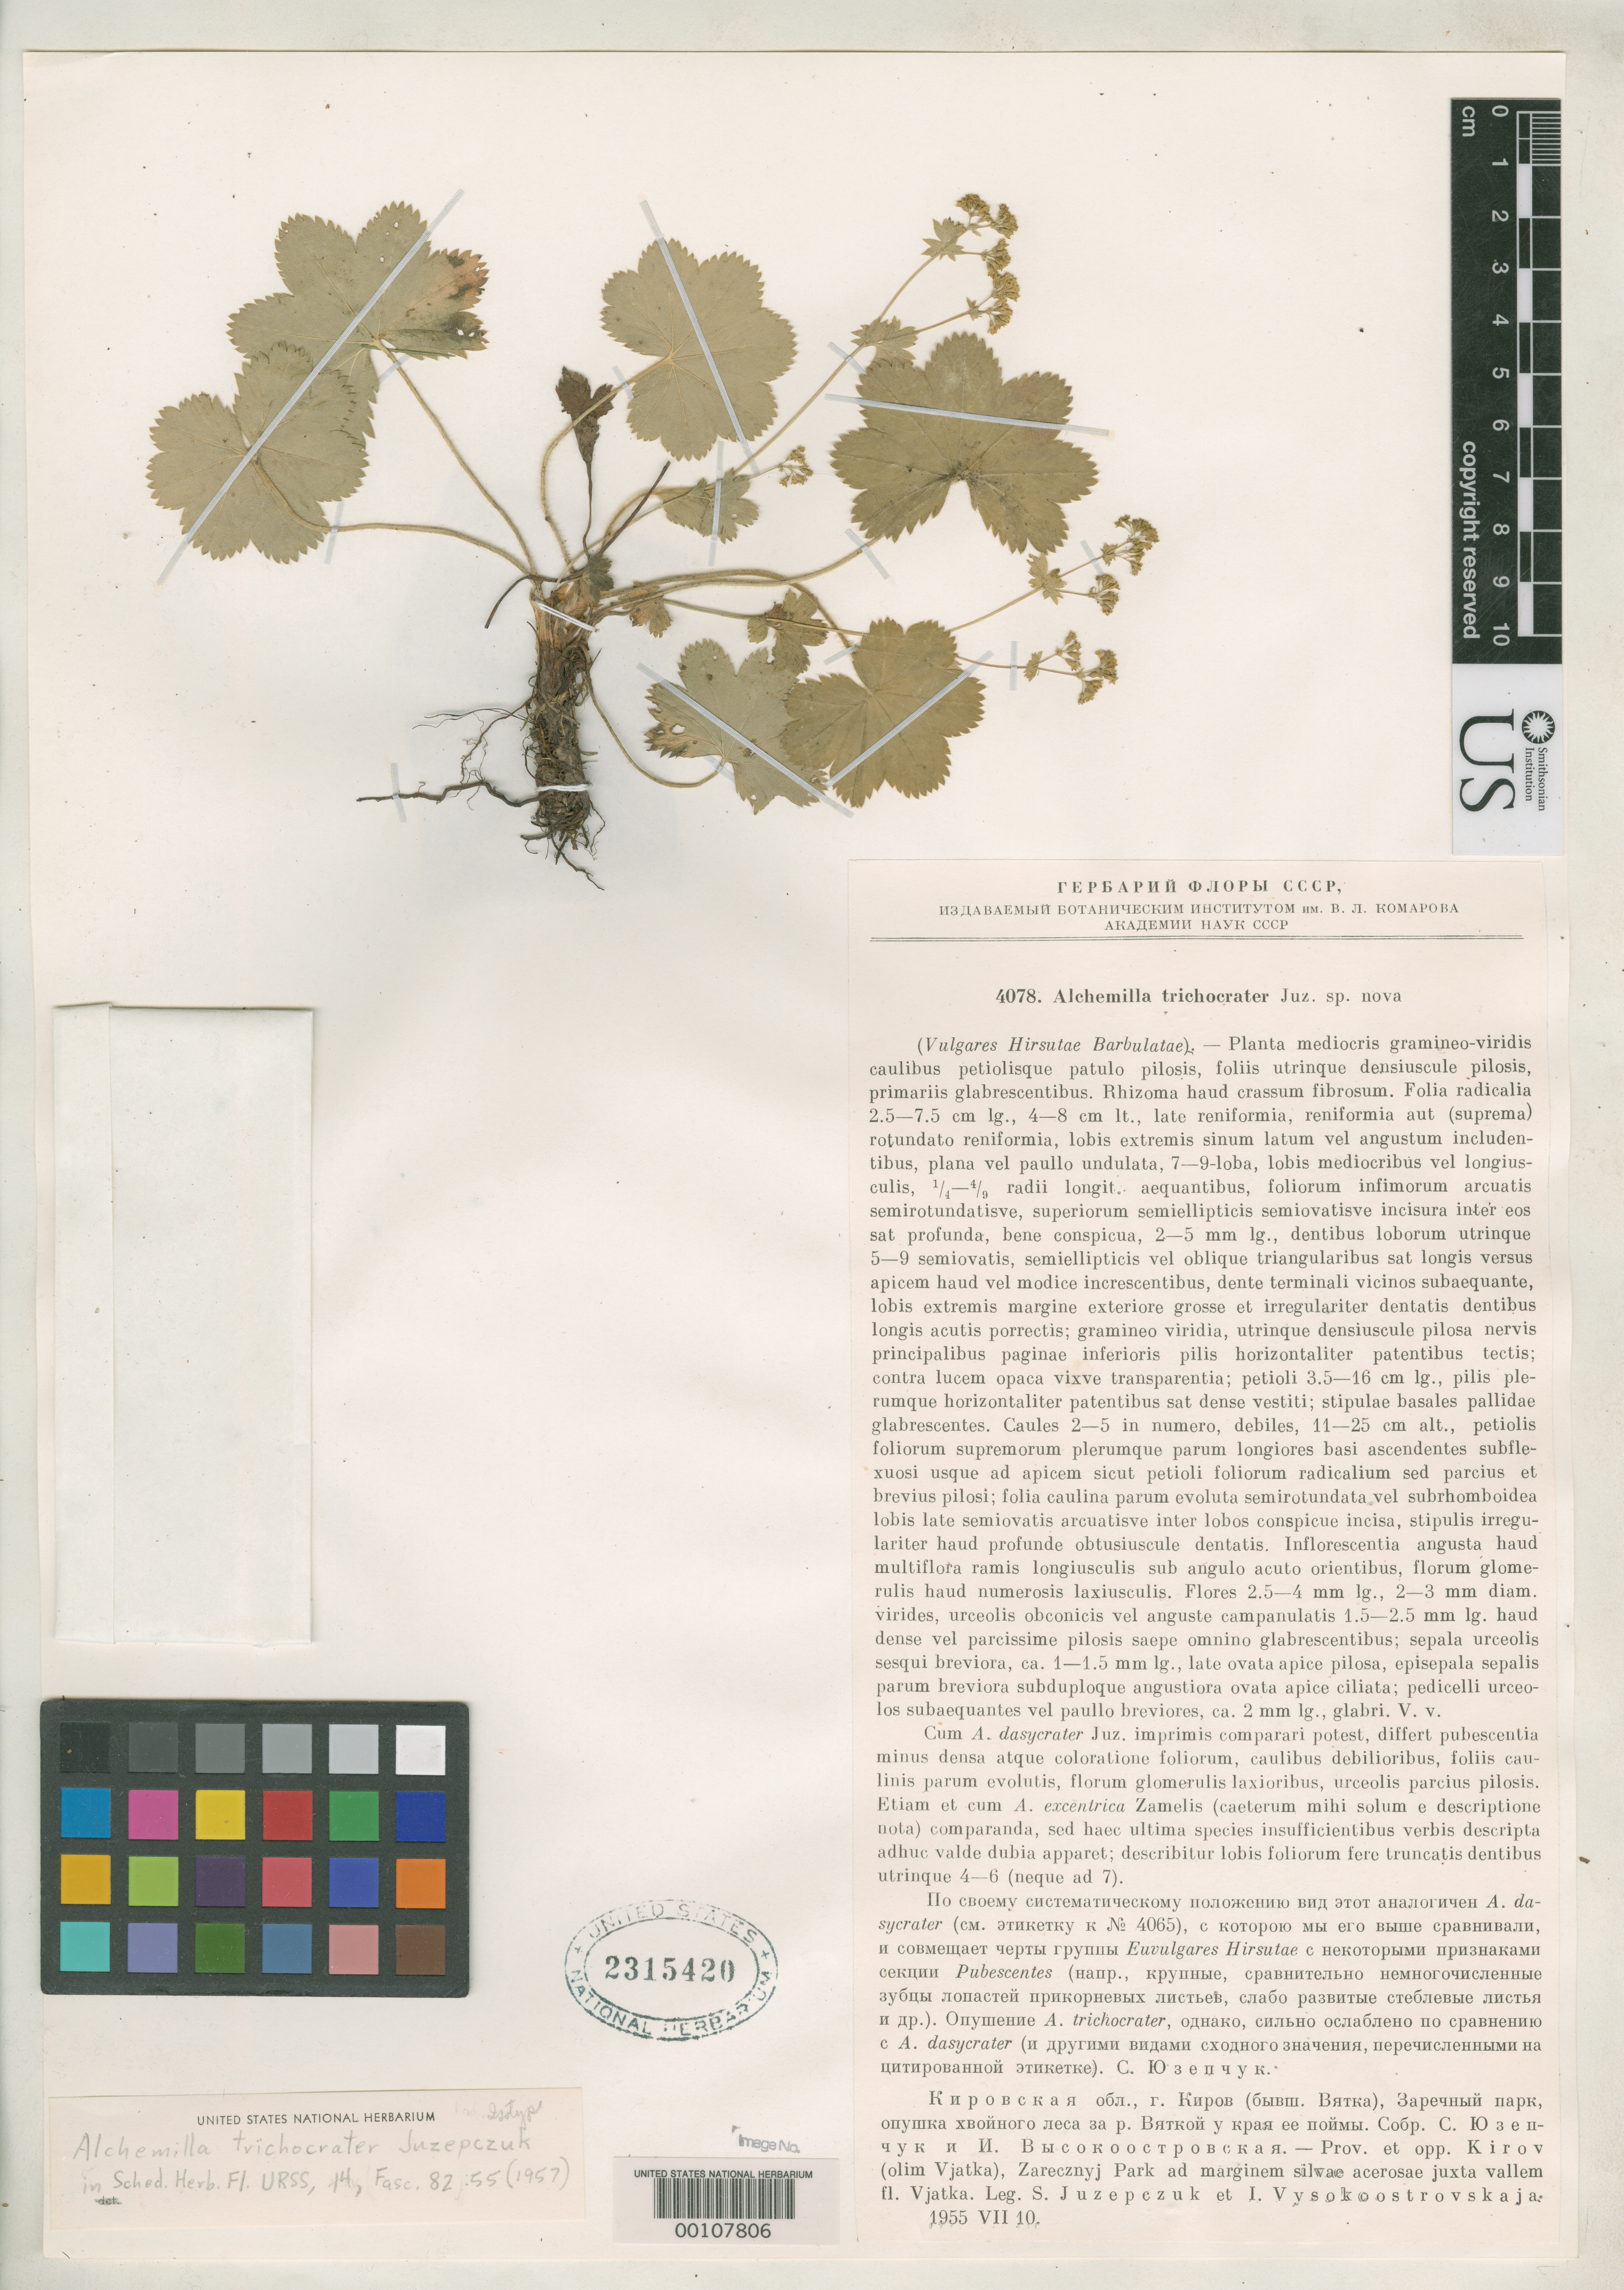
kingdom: Plantae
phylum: Tracheophyta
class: Magnoliopsida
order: Rosales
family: Rosaceae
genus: Alchemilla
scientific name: Alchemilla trichocrater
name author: Juz.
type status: Isotype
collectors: S. V. Juzepczuk & I. Vysokoostrovskaja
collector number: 4078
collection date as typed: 10 Jul 1955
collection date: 1955-07-10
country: Ukraine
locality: Kirov.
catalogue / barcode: US 2315420